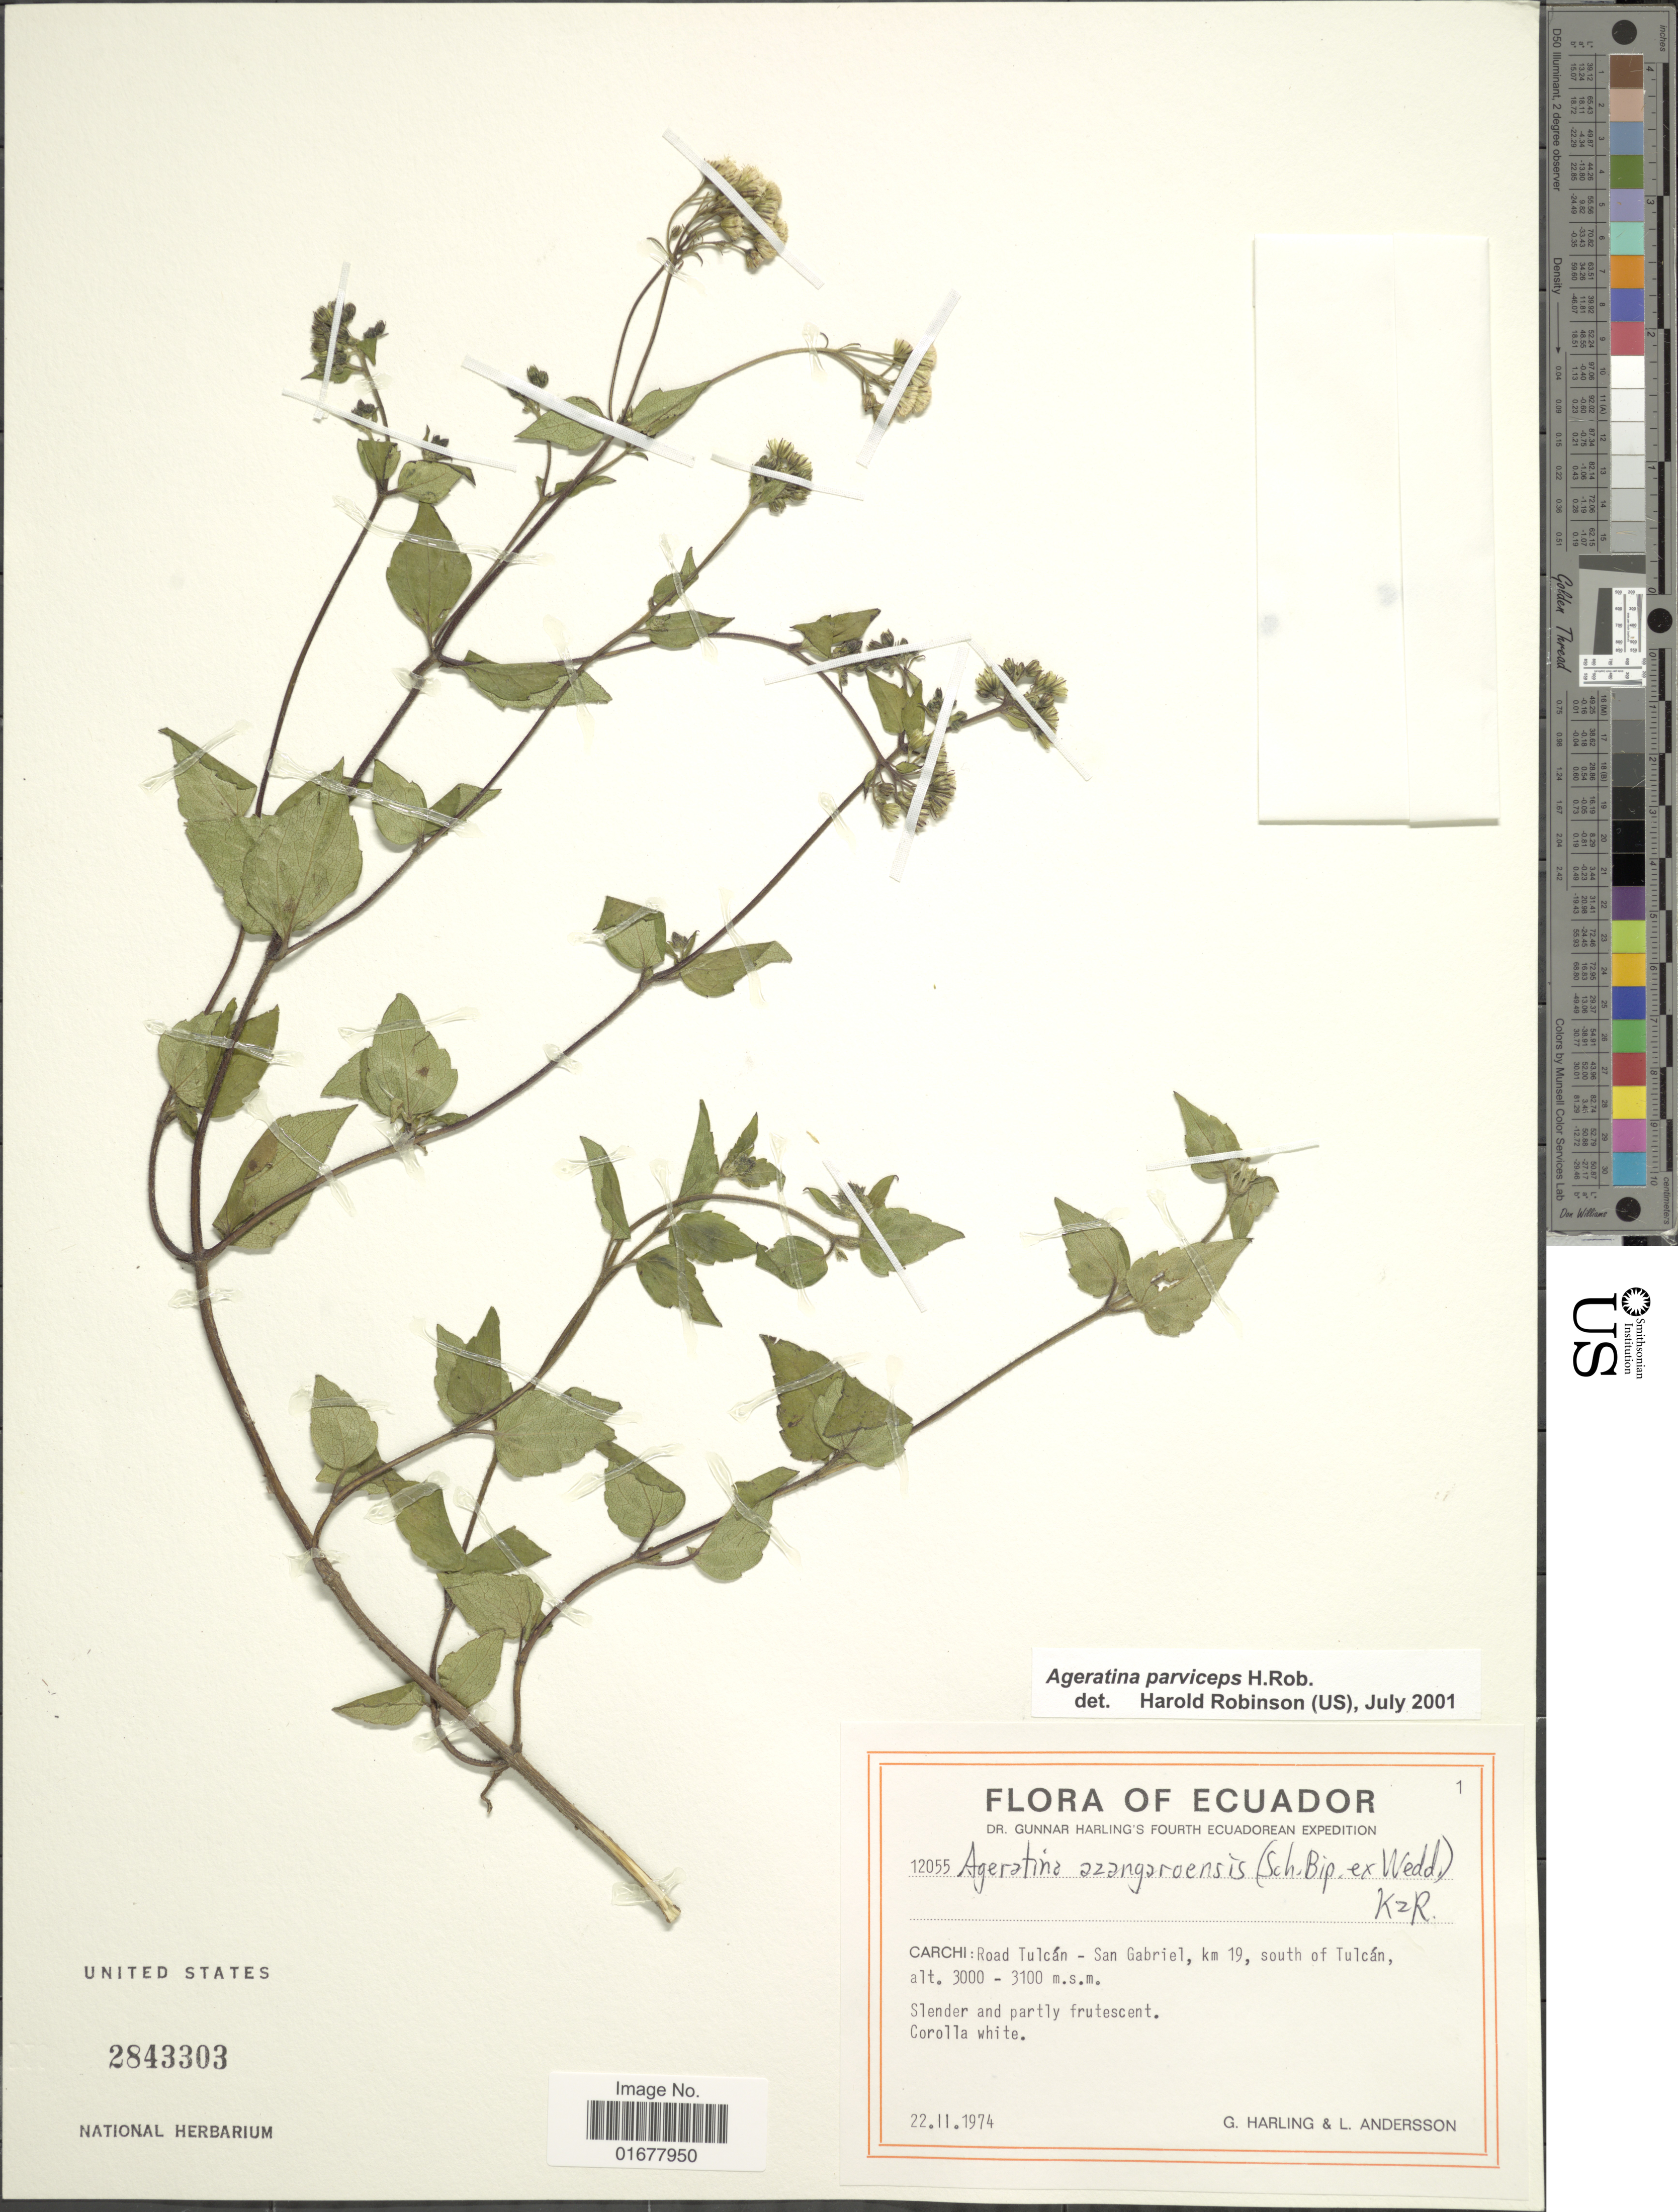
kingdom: Plantae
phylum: Tracheophyta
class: Magnoliopsida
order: Asterales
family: Asteraceae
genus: Ageratina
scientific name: Ageratina parviceps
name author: H. Rob.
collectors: G. Harling & L. Andersson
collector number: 12055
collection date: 1974-02-22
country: Ecuador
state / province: Carchi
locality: Carchi: Road Tulcan, San Gabriel, km 19, south of Tulcan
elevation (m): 3000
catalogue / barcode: US 2843303